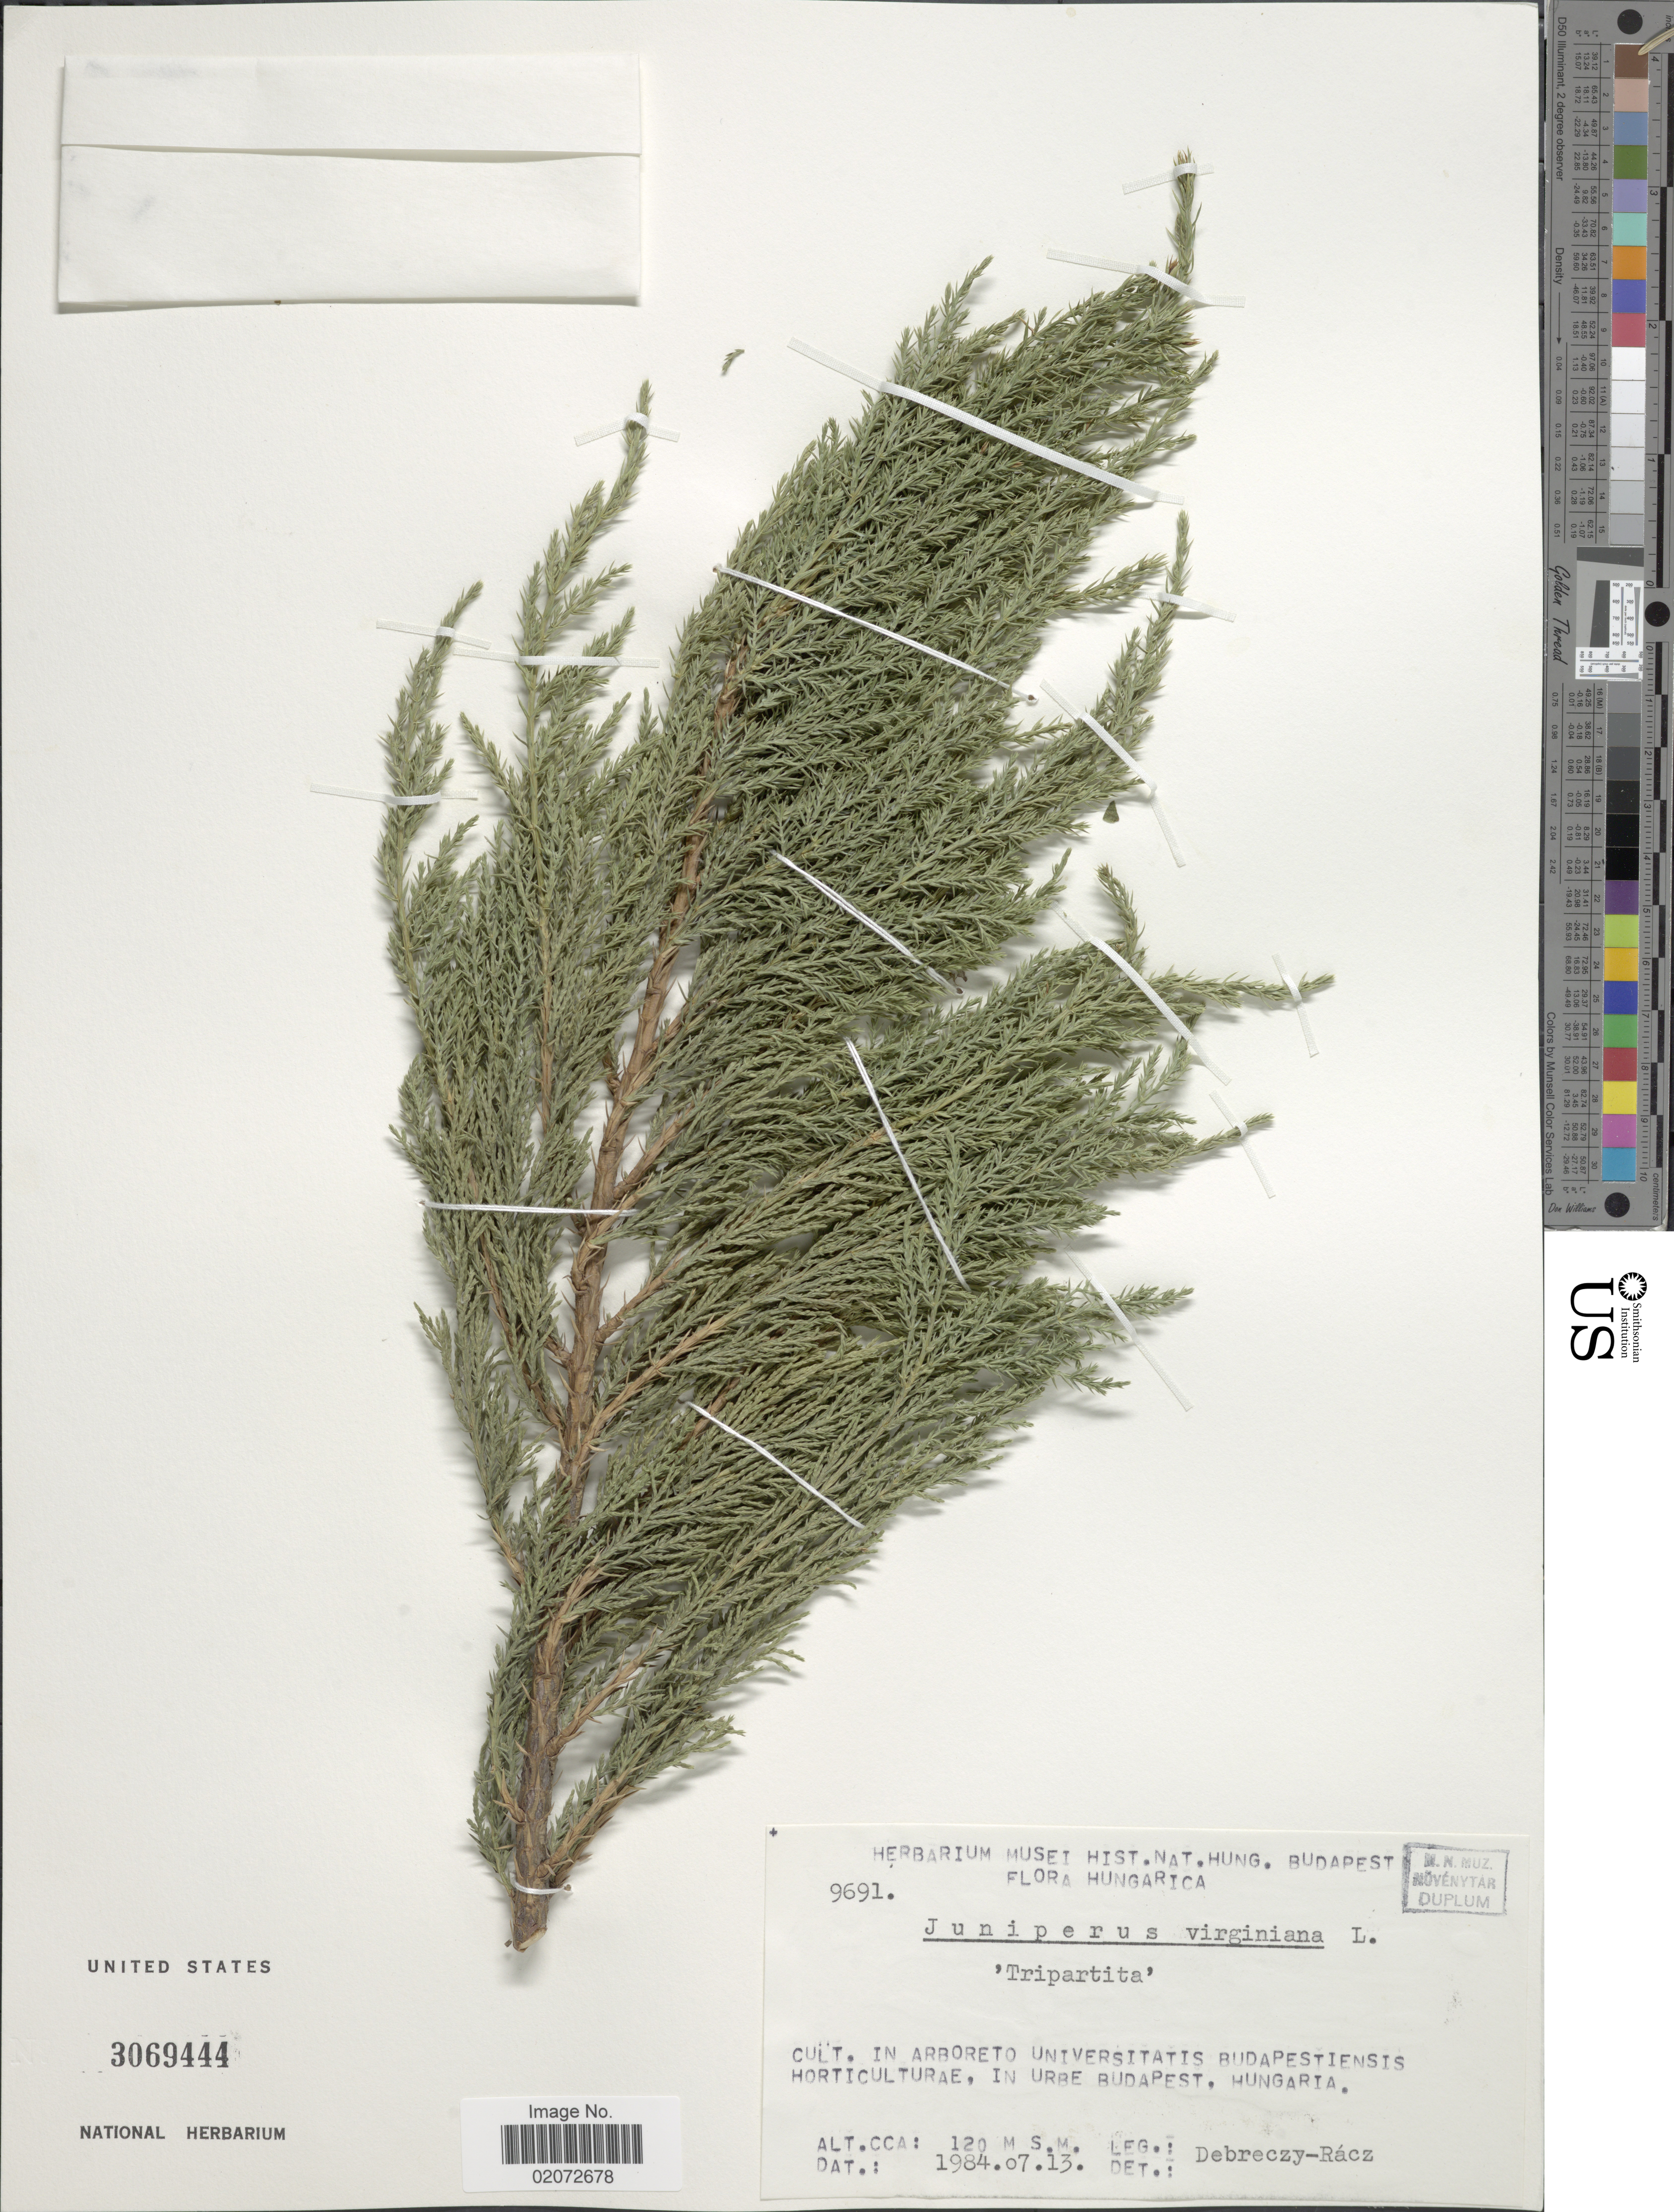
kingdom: Plantae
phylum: Tracheophyta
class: Pinopsida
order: Pinales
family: Cupressaceae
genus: Juniperus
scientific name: Juniperus virginiana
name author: L.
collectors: Debreczy & Rácz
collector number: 9691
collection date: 1984-07-13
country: Hungary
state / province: Budapest, Capital District of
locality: Hungarica. Cult. in Arboreto Universitatis Budapestiensis Horticluturae, in urbe Budapest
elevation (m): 120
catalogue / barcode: US 3069444